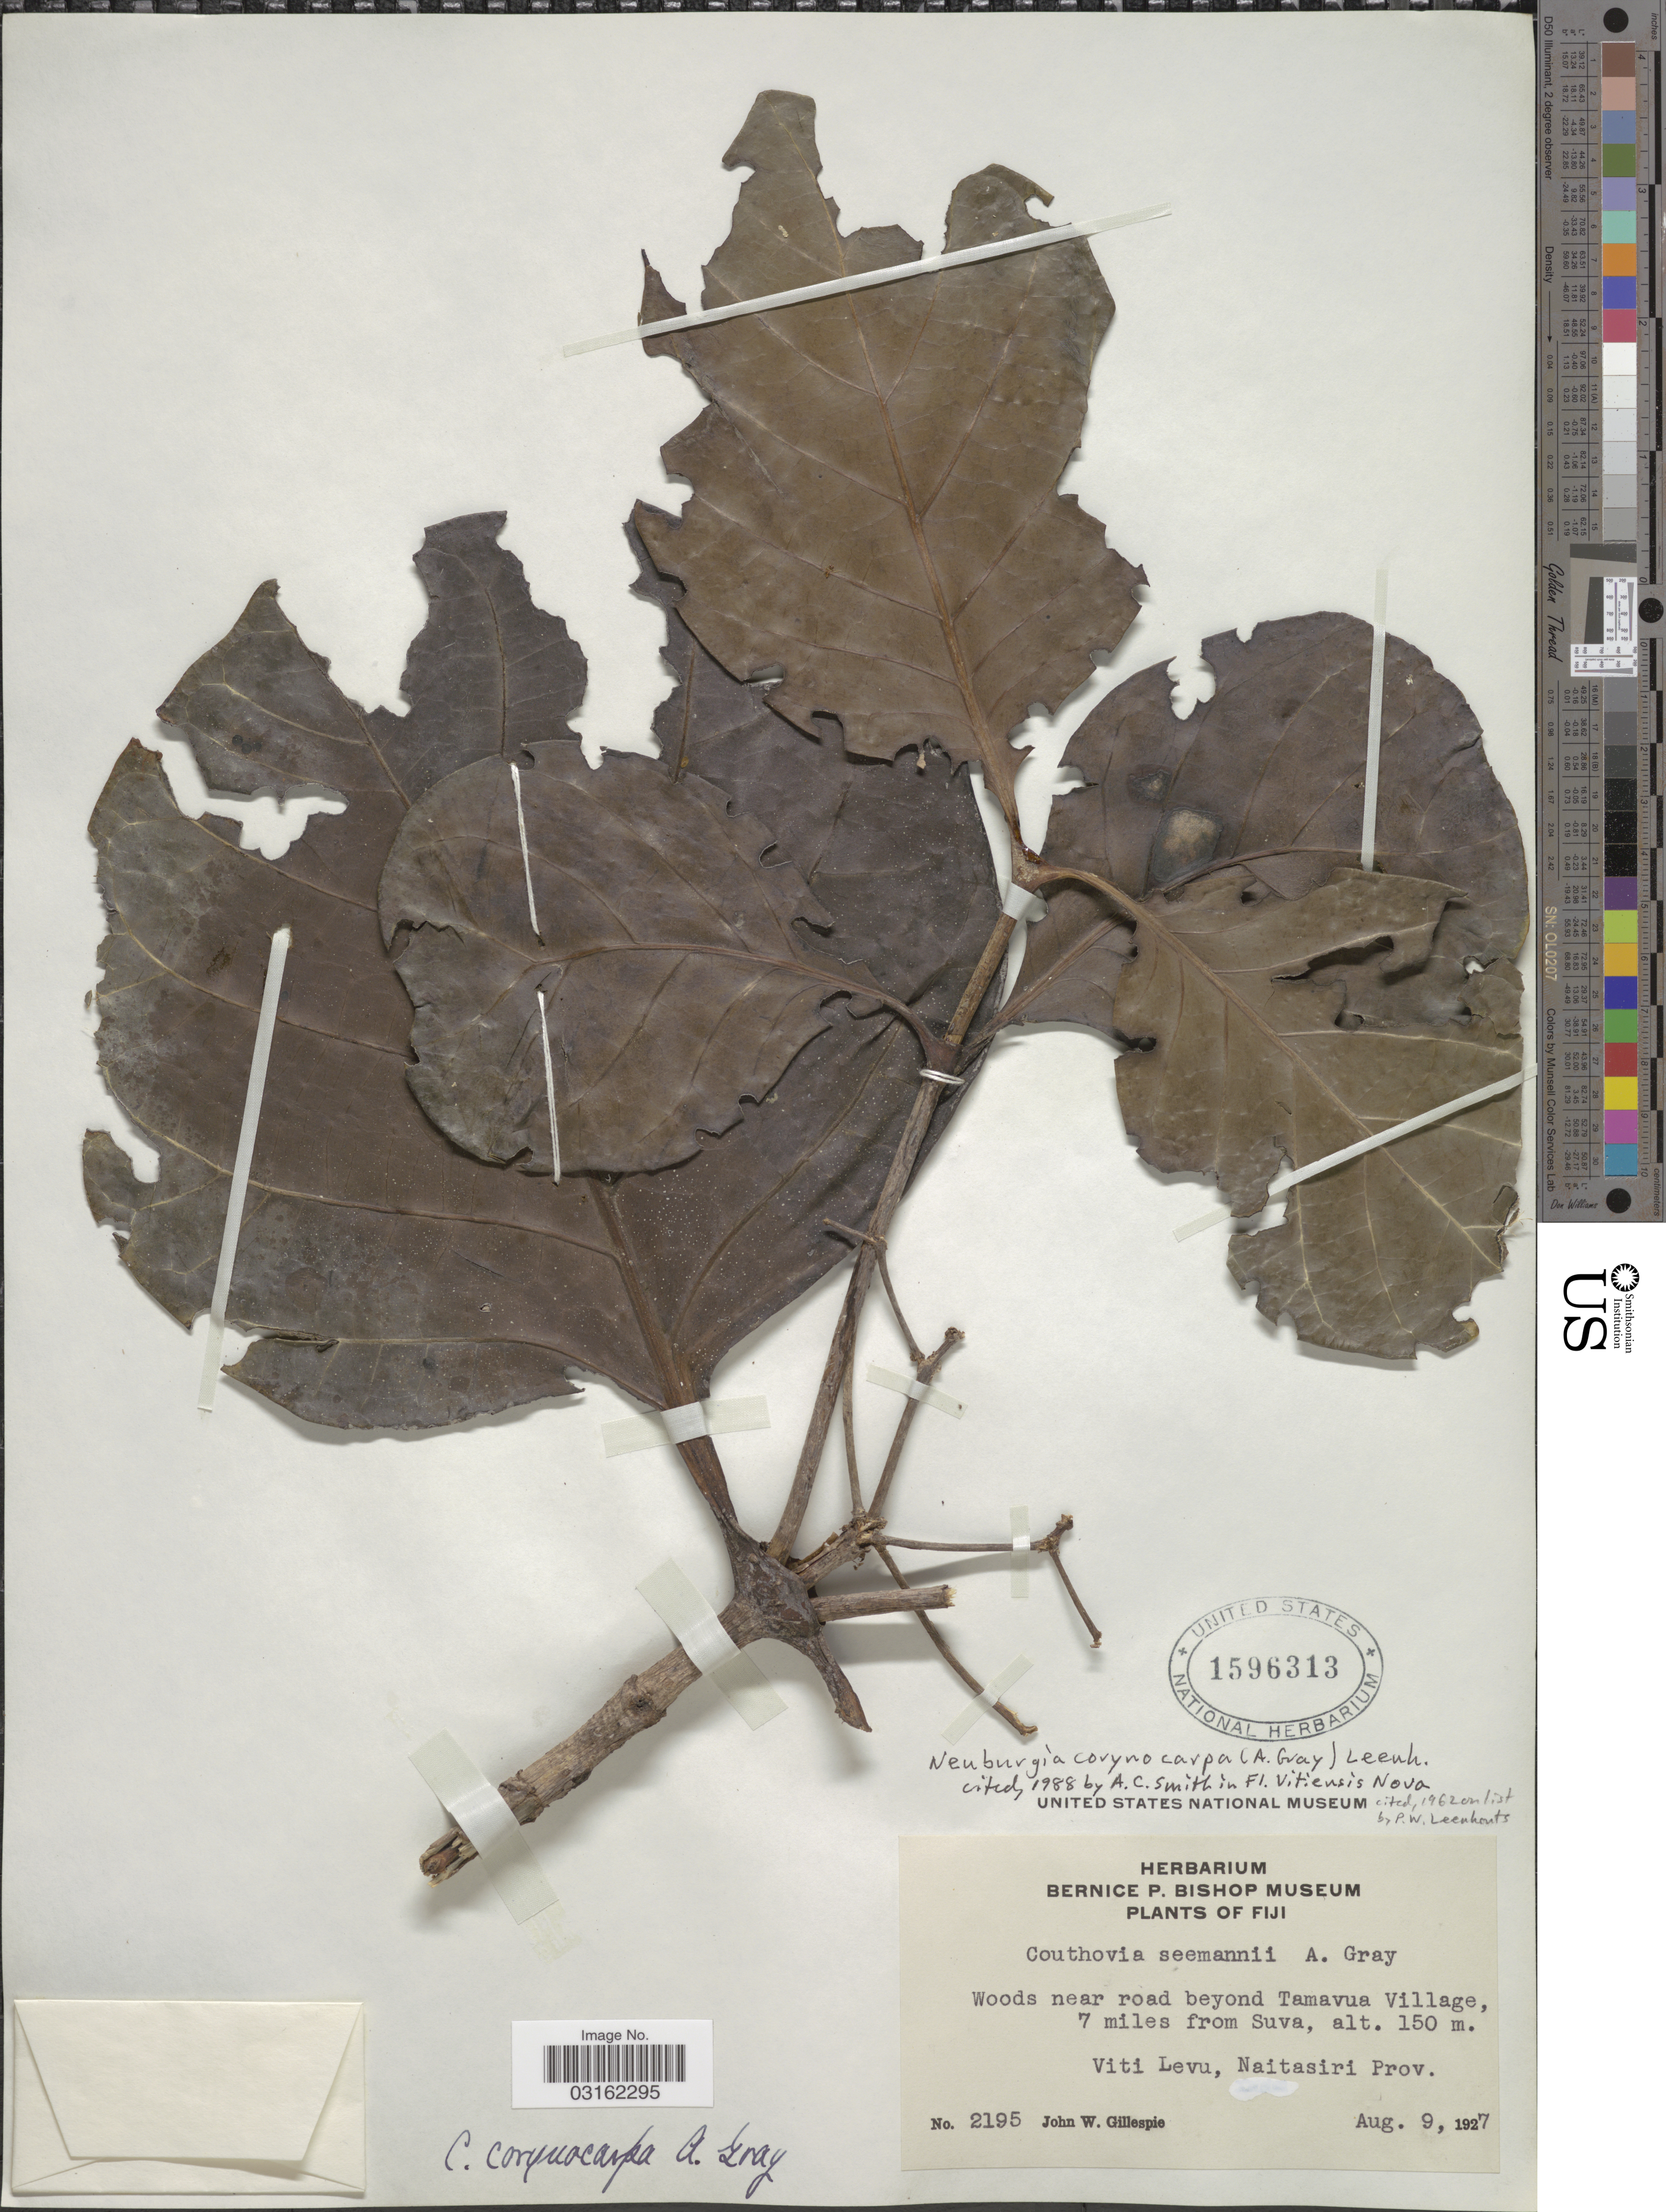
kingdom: Plantae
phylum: Tracheophyta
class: Magnoliopsida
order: Gentianales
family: Loganiaceae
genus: Neuburgia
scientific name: Neuburgia corynocarpa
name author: (A. Gray) Leenh.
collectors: J. W. Gillespie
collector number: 2195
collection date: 1927-08-09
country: Fiji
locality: Woods near road beyond Tamavua Village, 7 miles from Suva, Viti Levu, Naitasiri Prov.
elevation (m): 150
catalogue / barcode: US 1596313